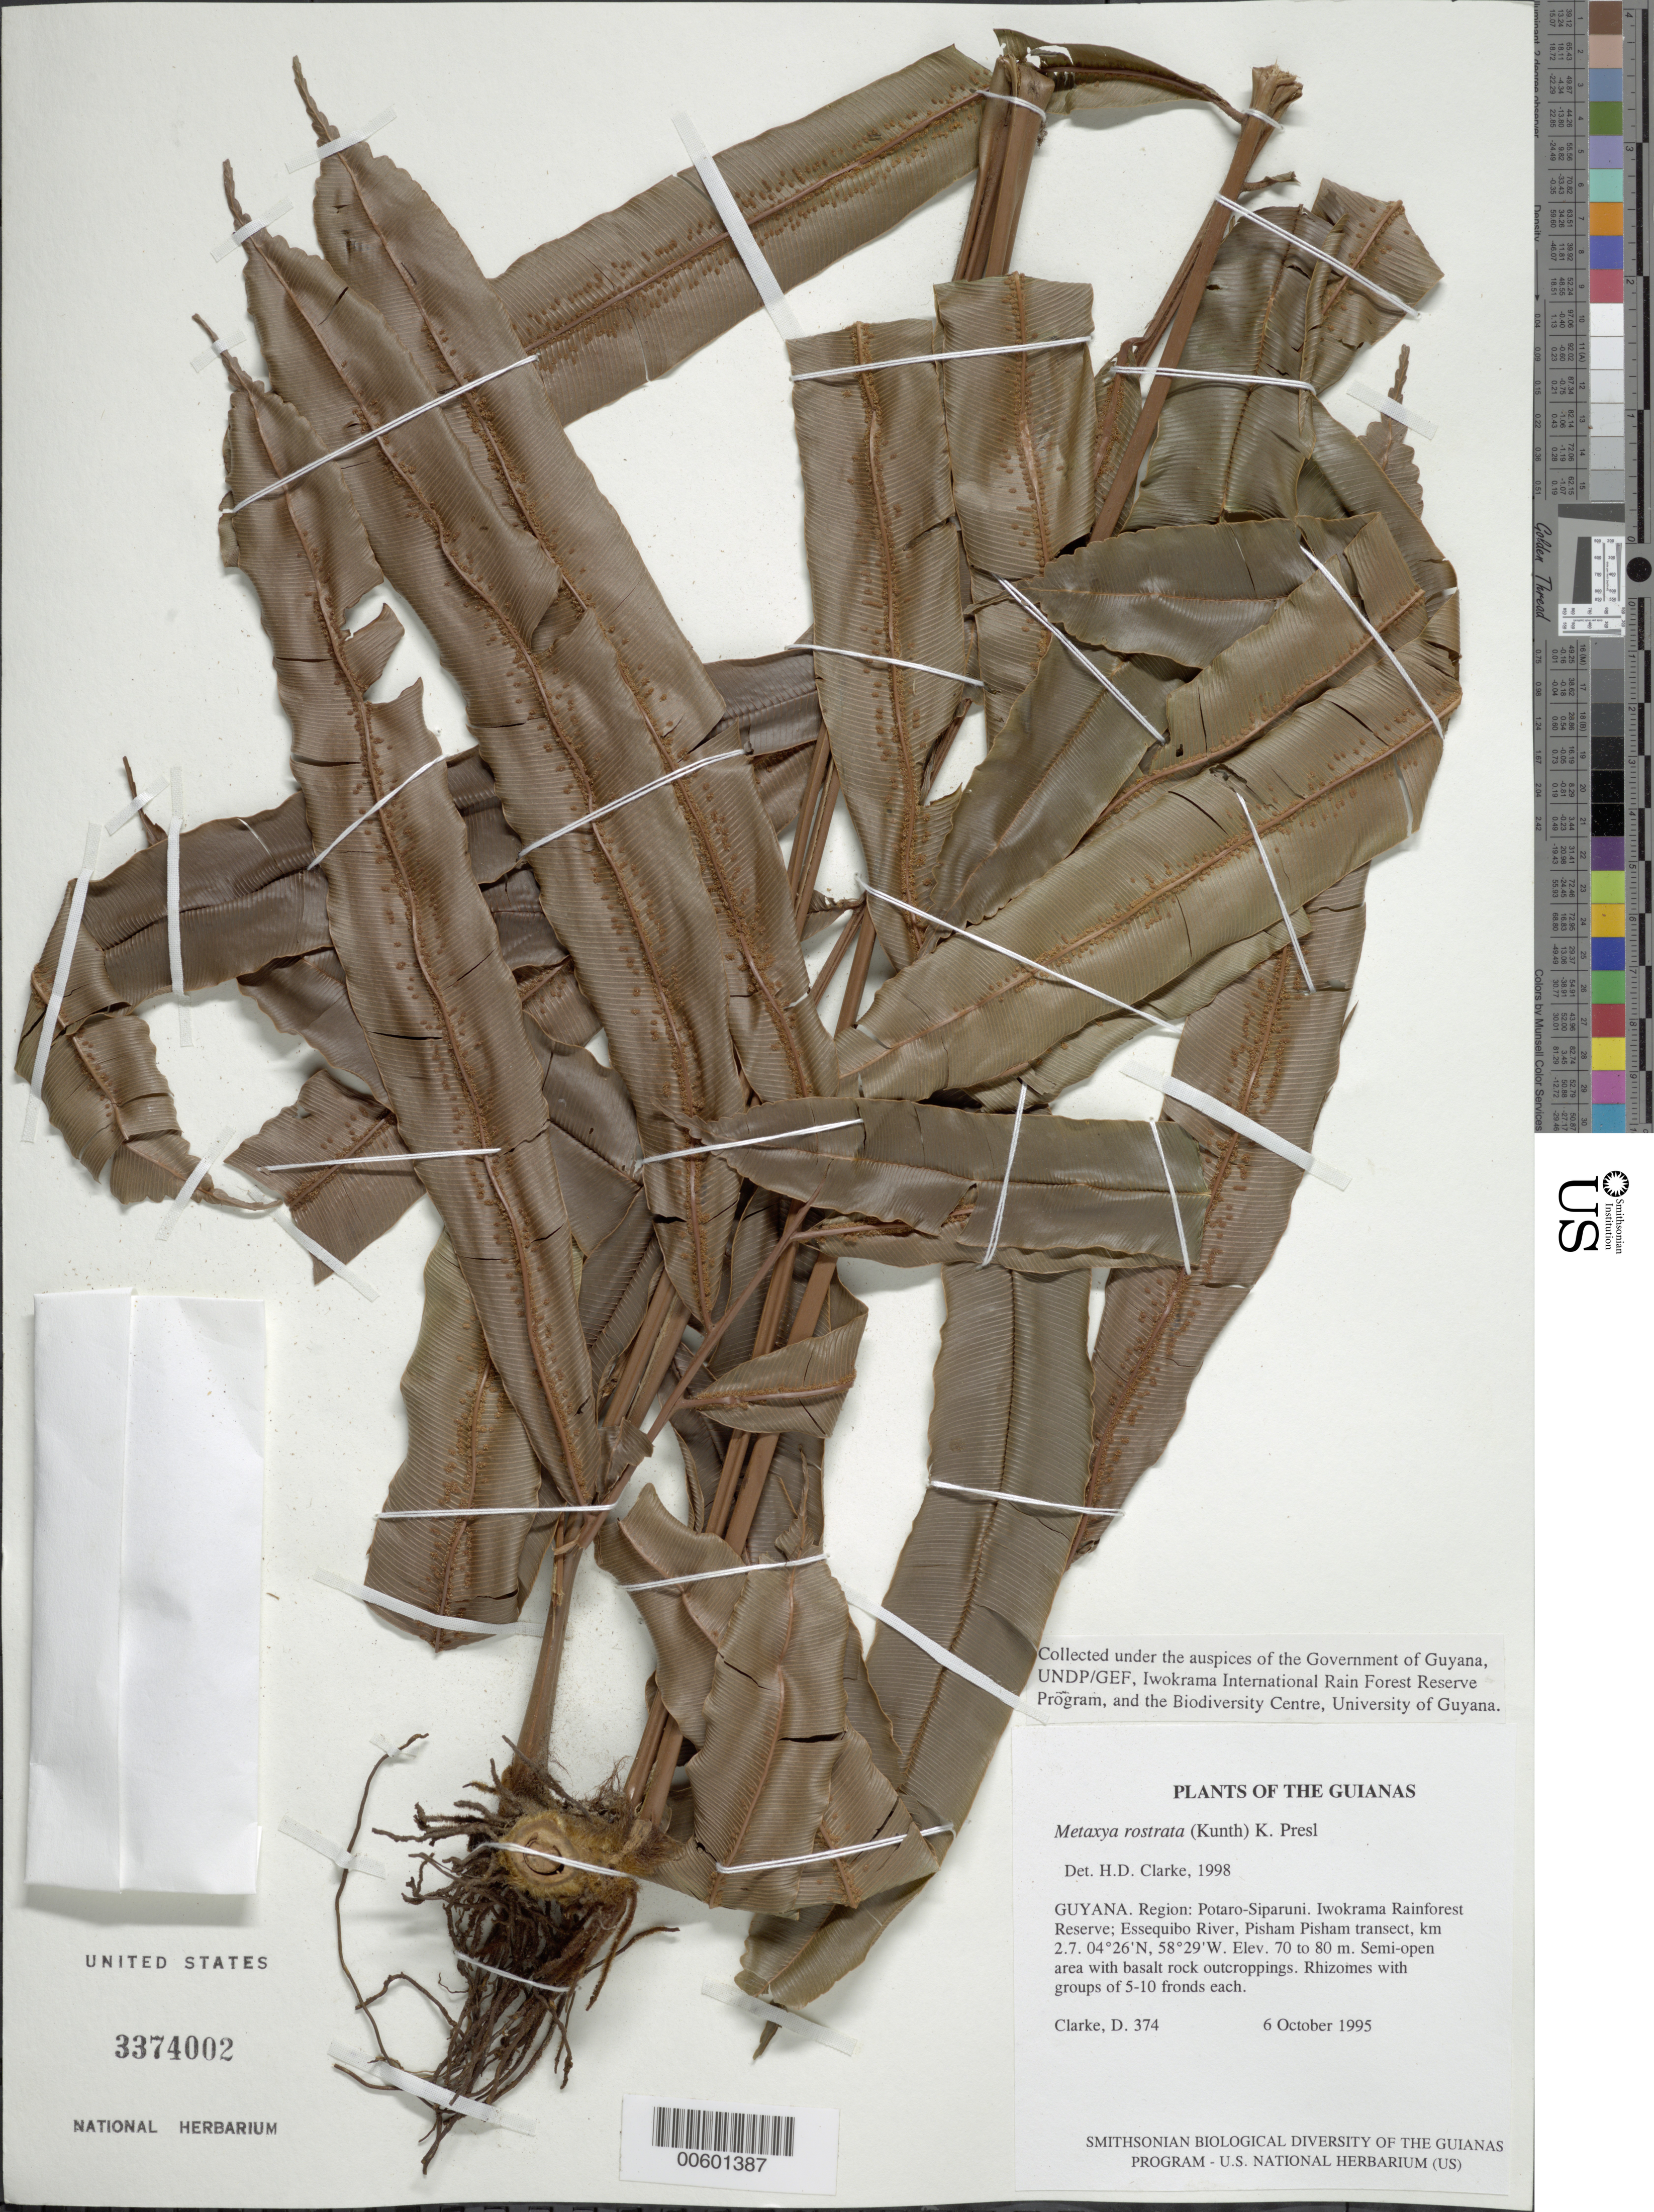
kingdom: Plantae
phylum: Tracheophyta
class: Polypodiopsida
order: Cyatheales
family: Metaxyaceae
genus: Metaxya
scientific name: Metaxya rostrata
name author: (Kunth) C. Presl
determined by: McKee, G. S., (US), NMNH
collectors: H. D. Clarke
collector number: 374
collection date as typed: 6 October 1995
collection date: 1995-10-06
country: Guyana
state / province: Potaro-Siparuni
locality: Iwokrama Rainforest Reserve; Essequibo River, Pisham Pisham transect, km 2.7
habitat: Semi-open area with basalt rock outcroppings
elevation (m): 70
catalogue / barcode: US 3374002